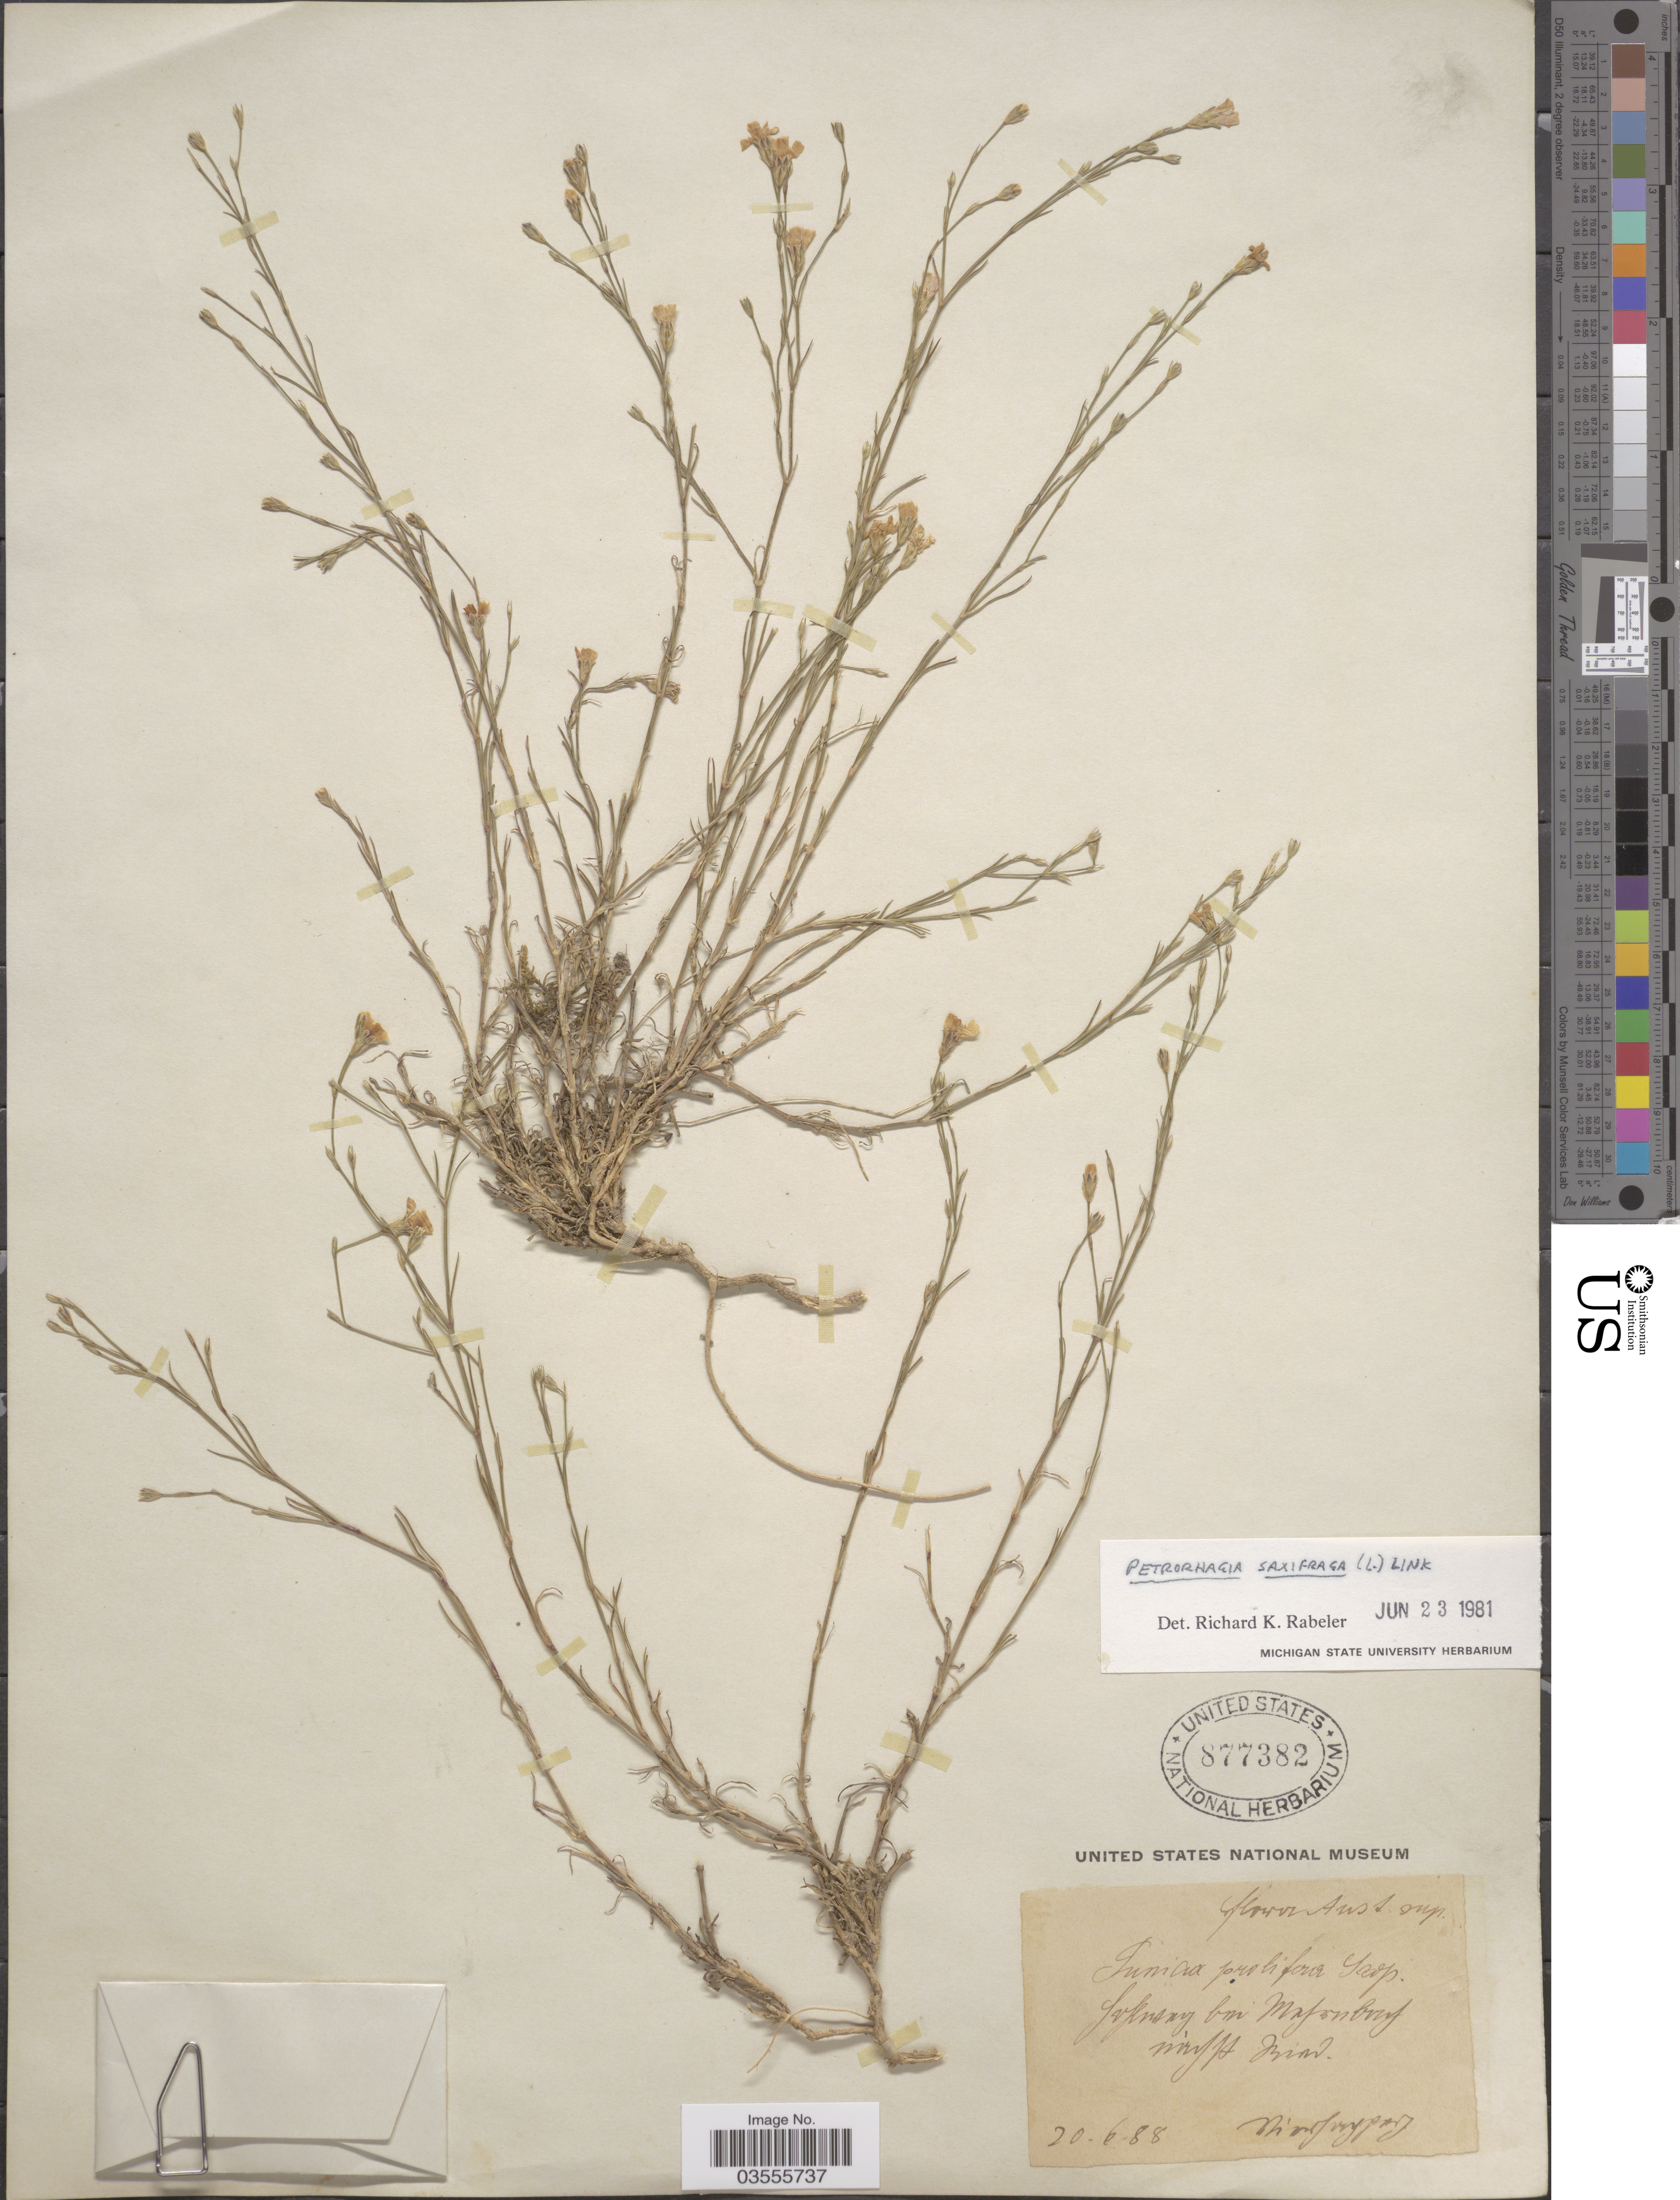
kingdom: Plantae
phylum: Tracheophyta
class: Magnoliopsida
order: Caryophyllales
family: Caryophyllaceae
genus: Petrorhagia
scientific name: Petrorhagia saxifraga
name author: (L.) Link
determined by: Rabeler, P. K.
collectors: F. Vierhapper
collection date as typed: Transcribed d/m/y: 20/6/88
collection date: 1888-06-20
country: Austria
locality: Flora Aust. sup., Bbei Mehrnbach nächst Ried.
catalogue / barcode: US 877382